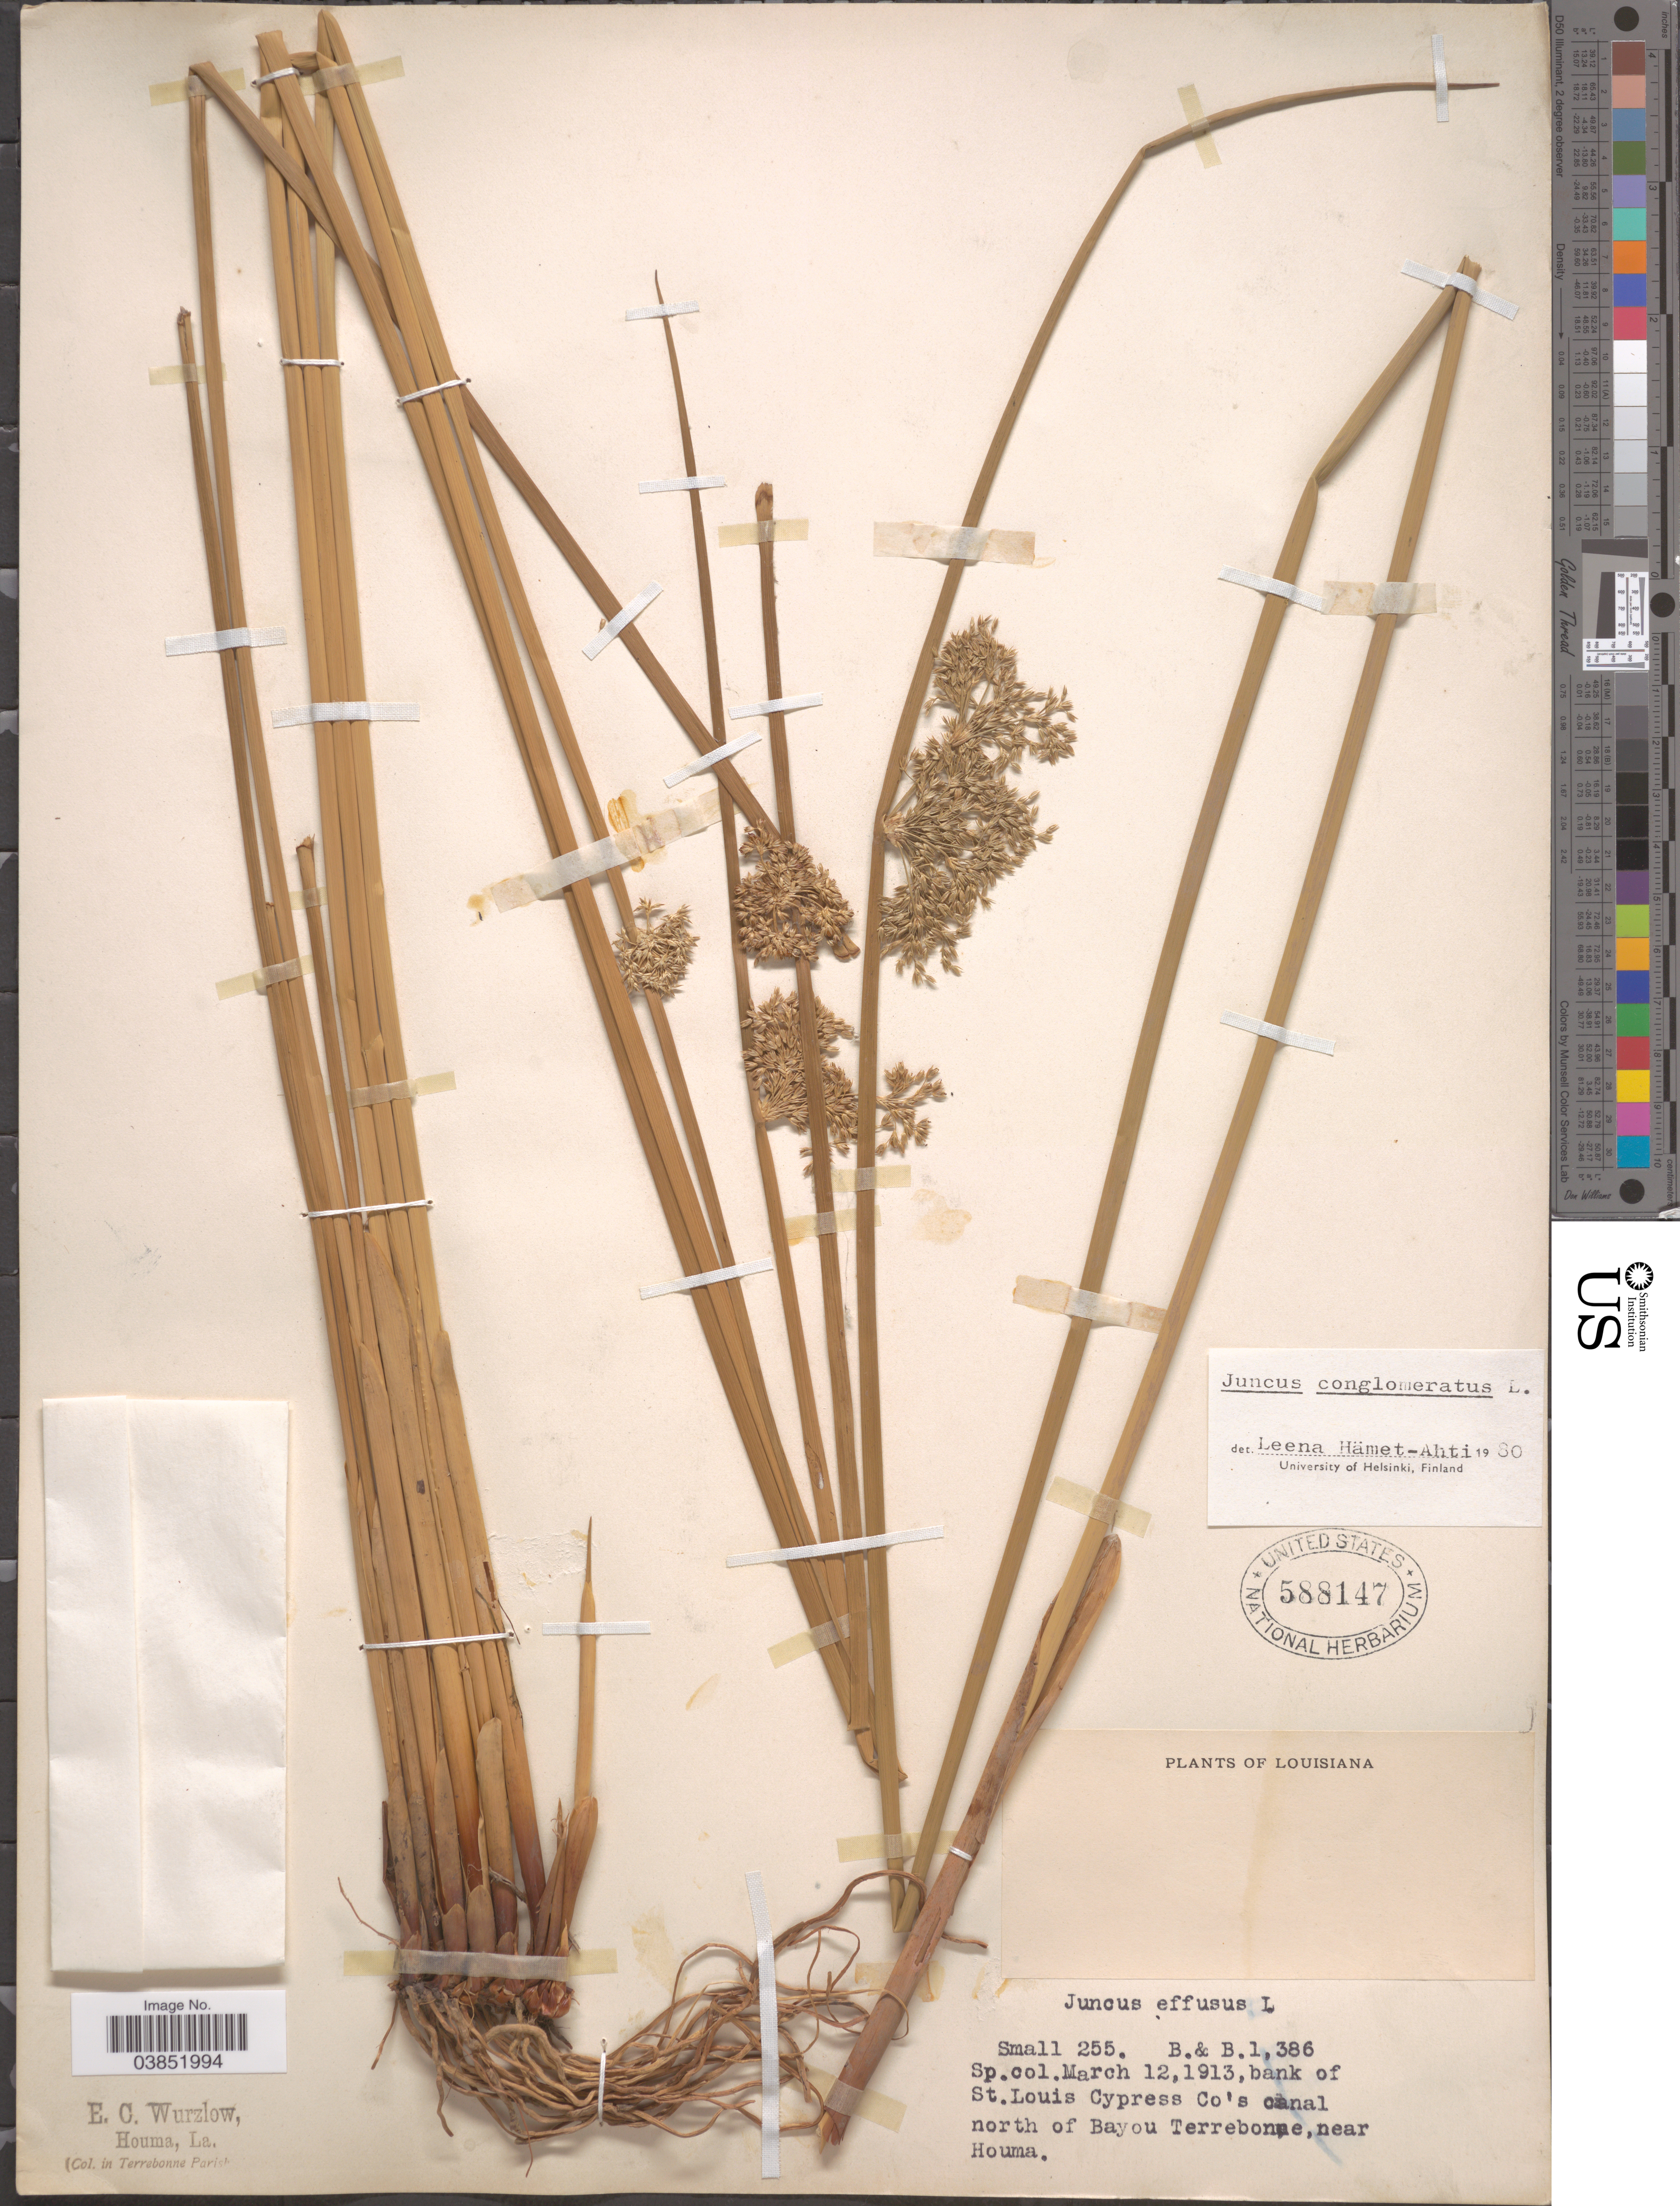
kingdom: Plantae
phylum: Tracheophyta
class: Liliopsida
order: Poales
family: Juncaceae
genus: Juncus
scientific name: Juncus conglomeratus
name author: L.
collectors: E. Wurzlow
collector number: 255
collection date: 1913-03-12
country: United States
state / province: Louisiana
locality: Bank of St. Louis Cypress Co's canal north of Bayou Terrebonne, near Houma.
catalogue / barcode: US 588147